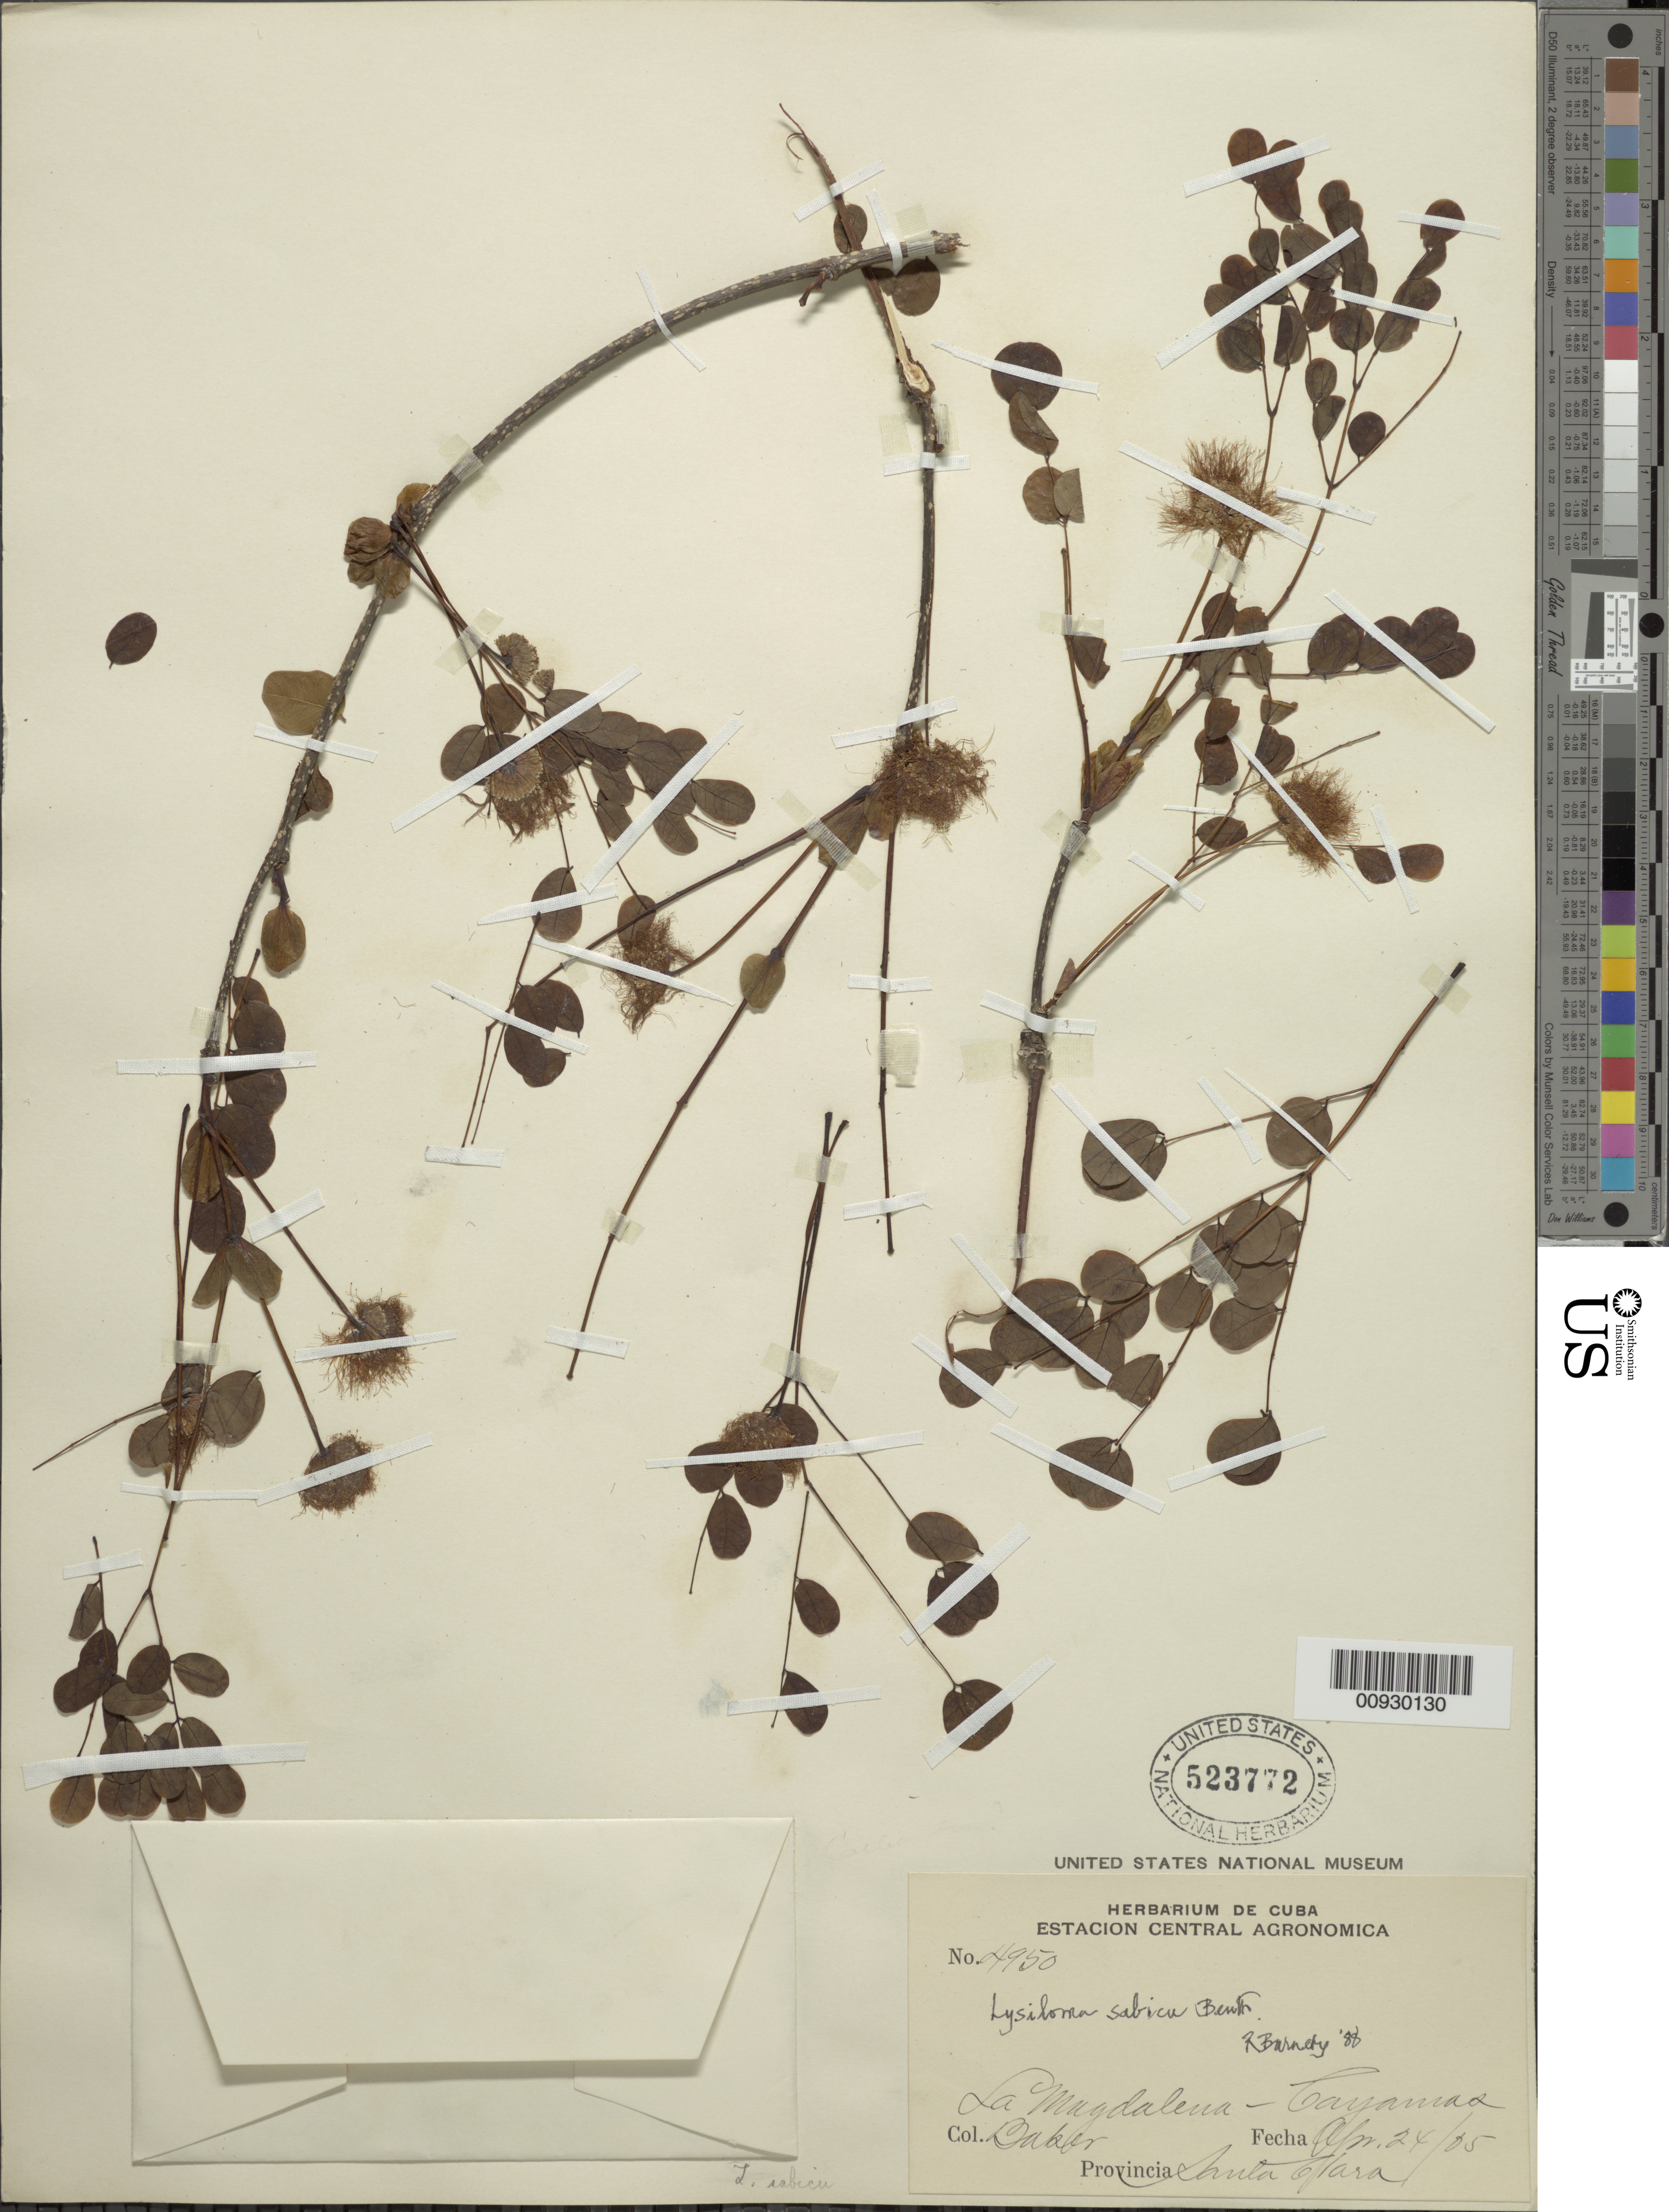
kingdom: Plantae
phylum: Tracheophyta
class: Magnoliopsida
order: Fabales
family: Fabaceae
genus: Lysiloma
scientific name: Lysiloma sabicu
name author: Benth.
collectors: C. F. Baker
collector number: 4950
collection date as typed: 24 Apr 1905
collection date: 1905-04-24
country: Cuba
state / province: Villa Clara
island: Cuba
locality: Santa Clara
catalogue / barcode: US 523772